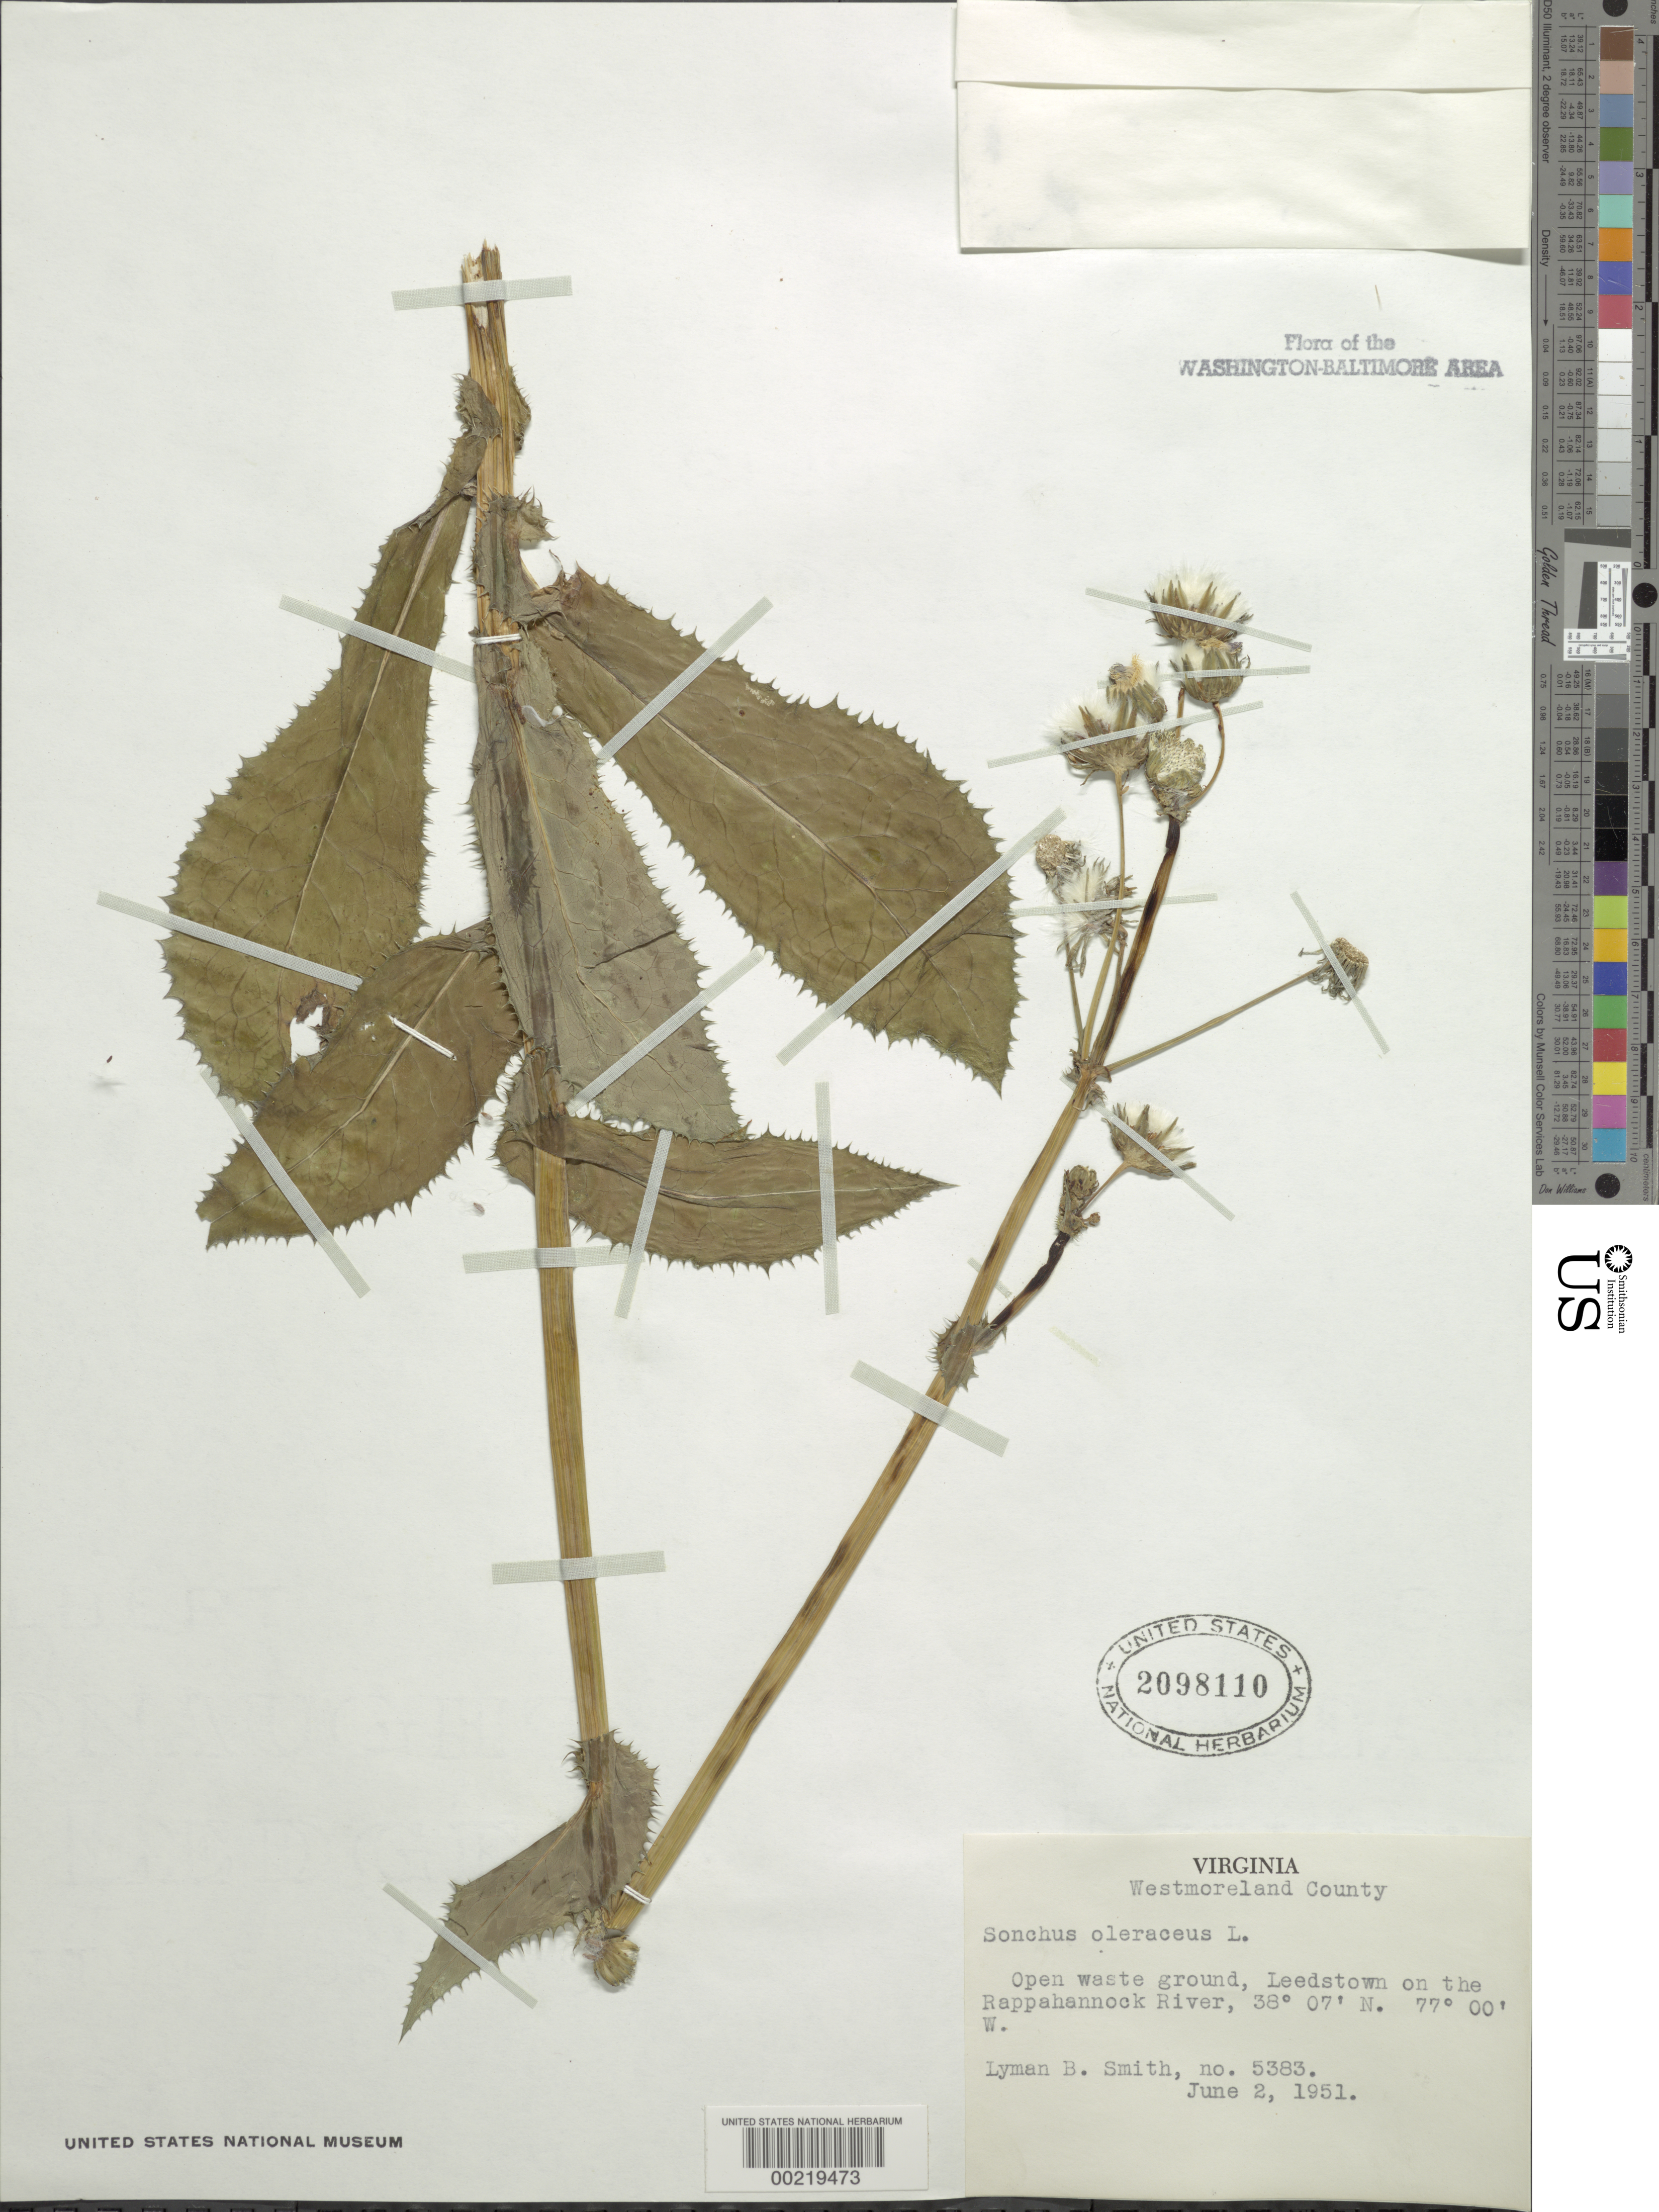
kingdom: Plantae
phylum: Tracheophyta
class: Magnoliopsida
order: Asterales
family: Asteraceae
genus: Sonchus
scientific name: Sonchus oleraceus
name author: L.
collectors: L. Smith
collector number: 5383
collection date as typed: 02 Jun 1951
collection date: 1951-06-02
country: United States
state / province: Virginia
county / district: Westmoreland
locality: Leedstown on the Rappahannock River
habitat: Open waste ground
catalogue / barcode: US 2098110